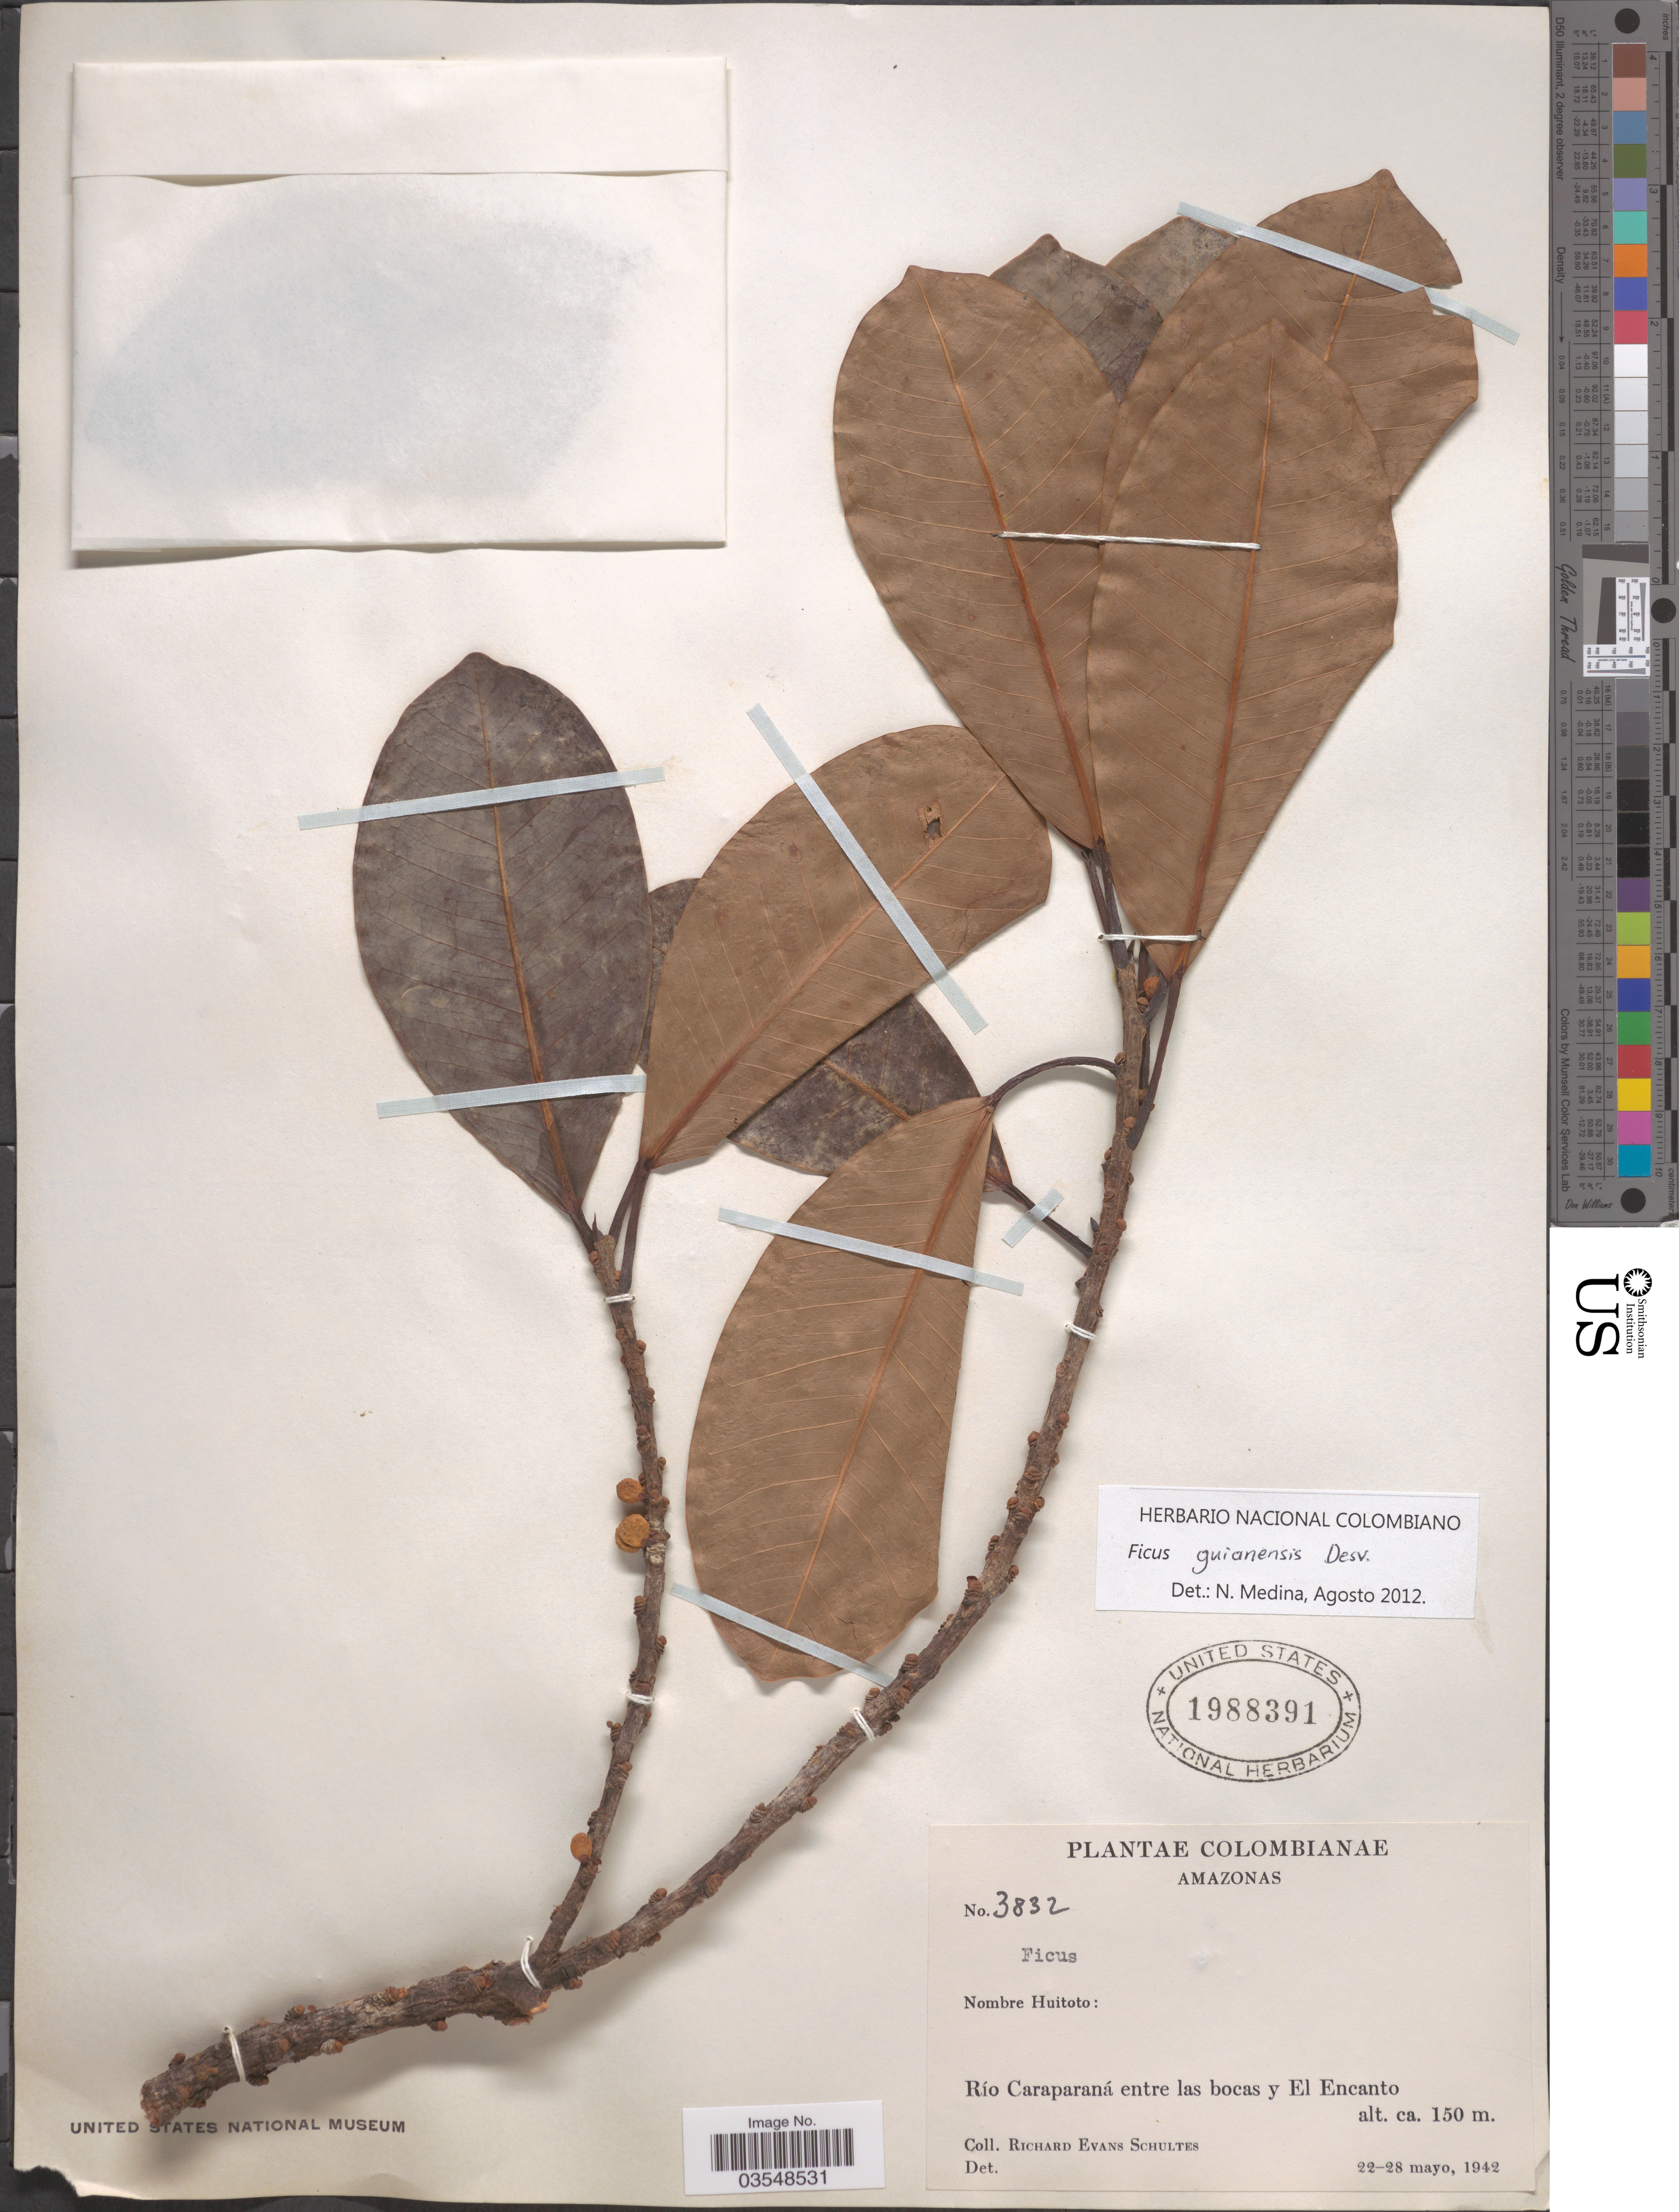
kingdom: Plantae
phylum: Tracheophyta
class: Magnoliopsida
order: Rosales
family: Moraceae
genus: Ficus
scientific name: Ficus guianensis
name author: Desv. ex Ham.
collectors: R. E. Schultes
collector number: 3832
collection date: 1942-05-22/1942-05-28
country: Colombia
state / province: Amazônas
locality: Río Caraparaná entre las bocas y El Encanto.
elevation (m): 150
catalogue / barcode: US 1988391